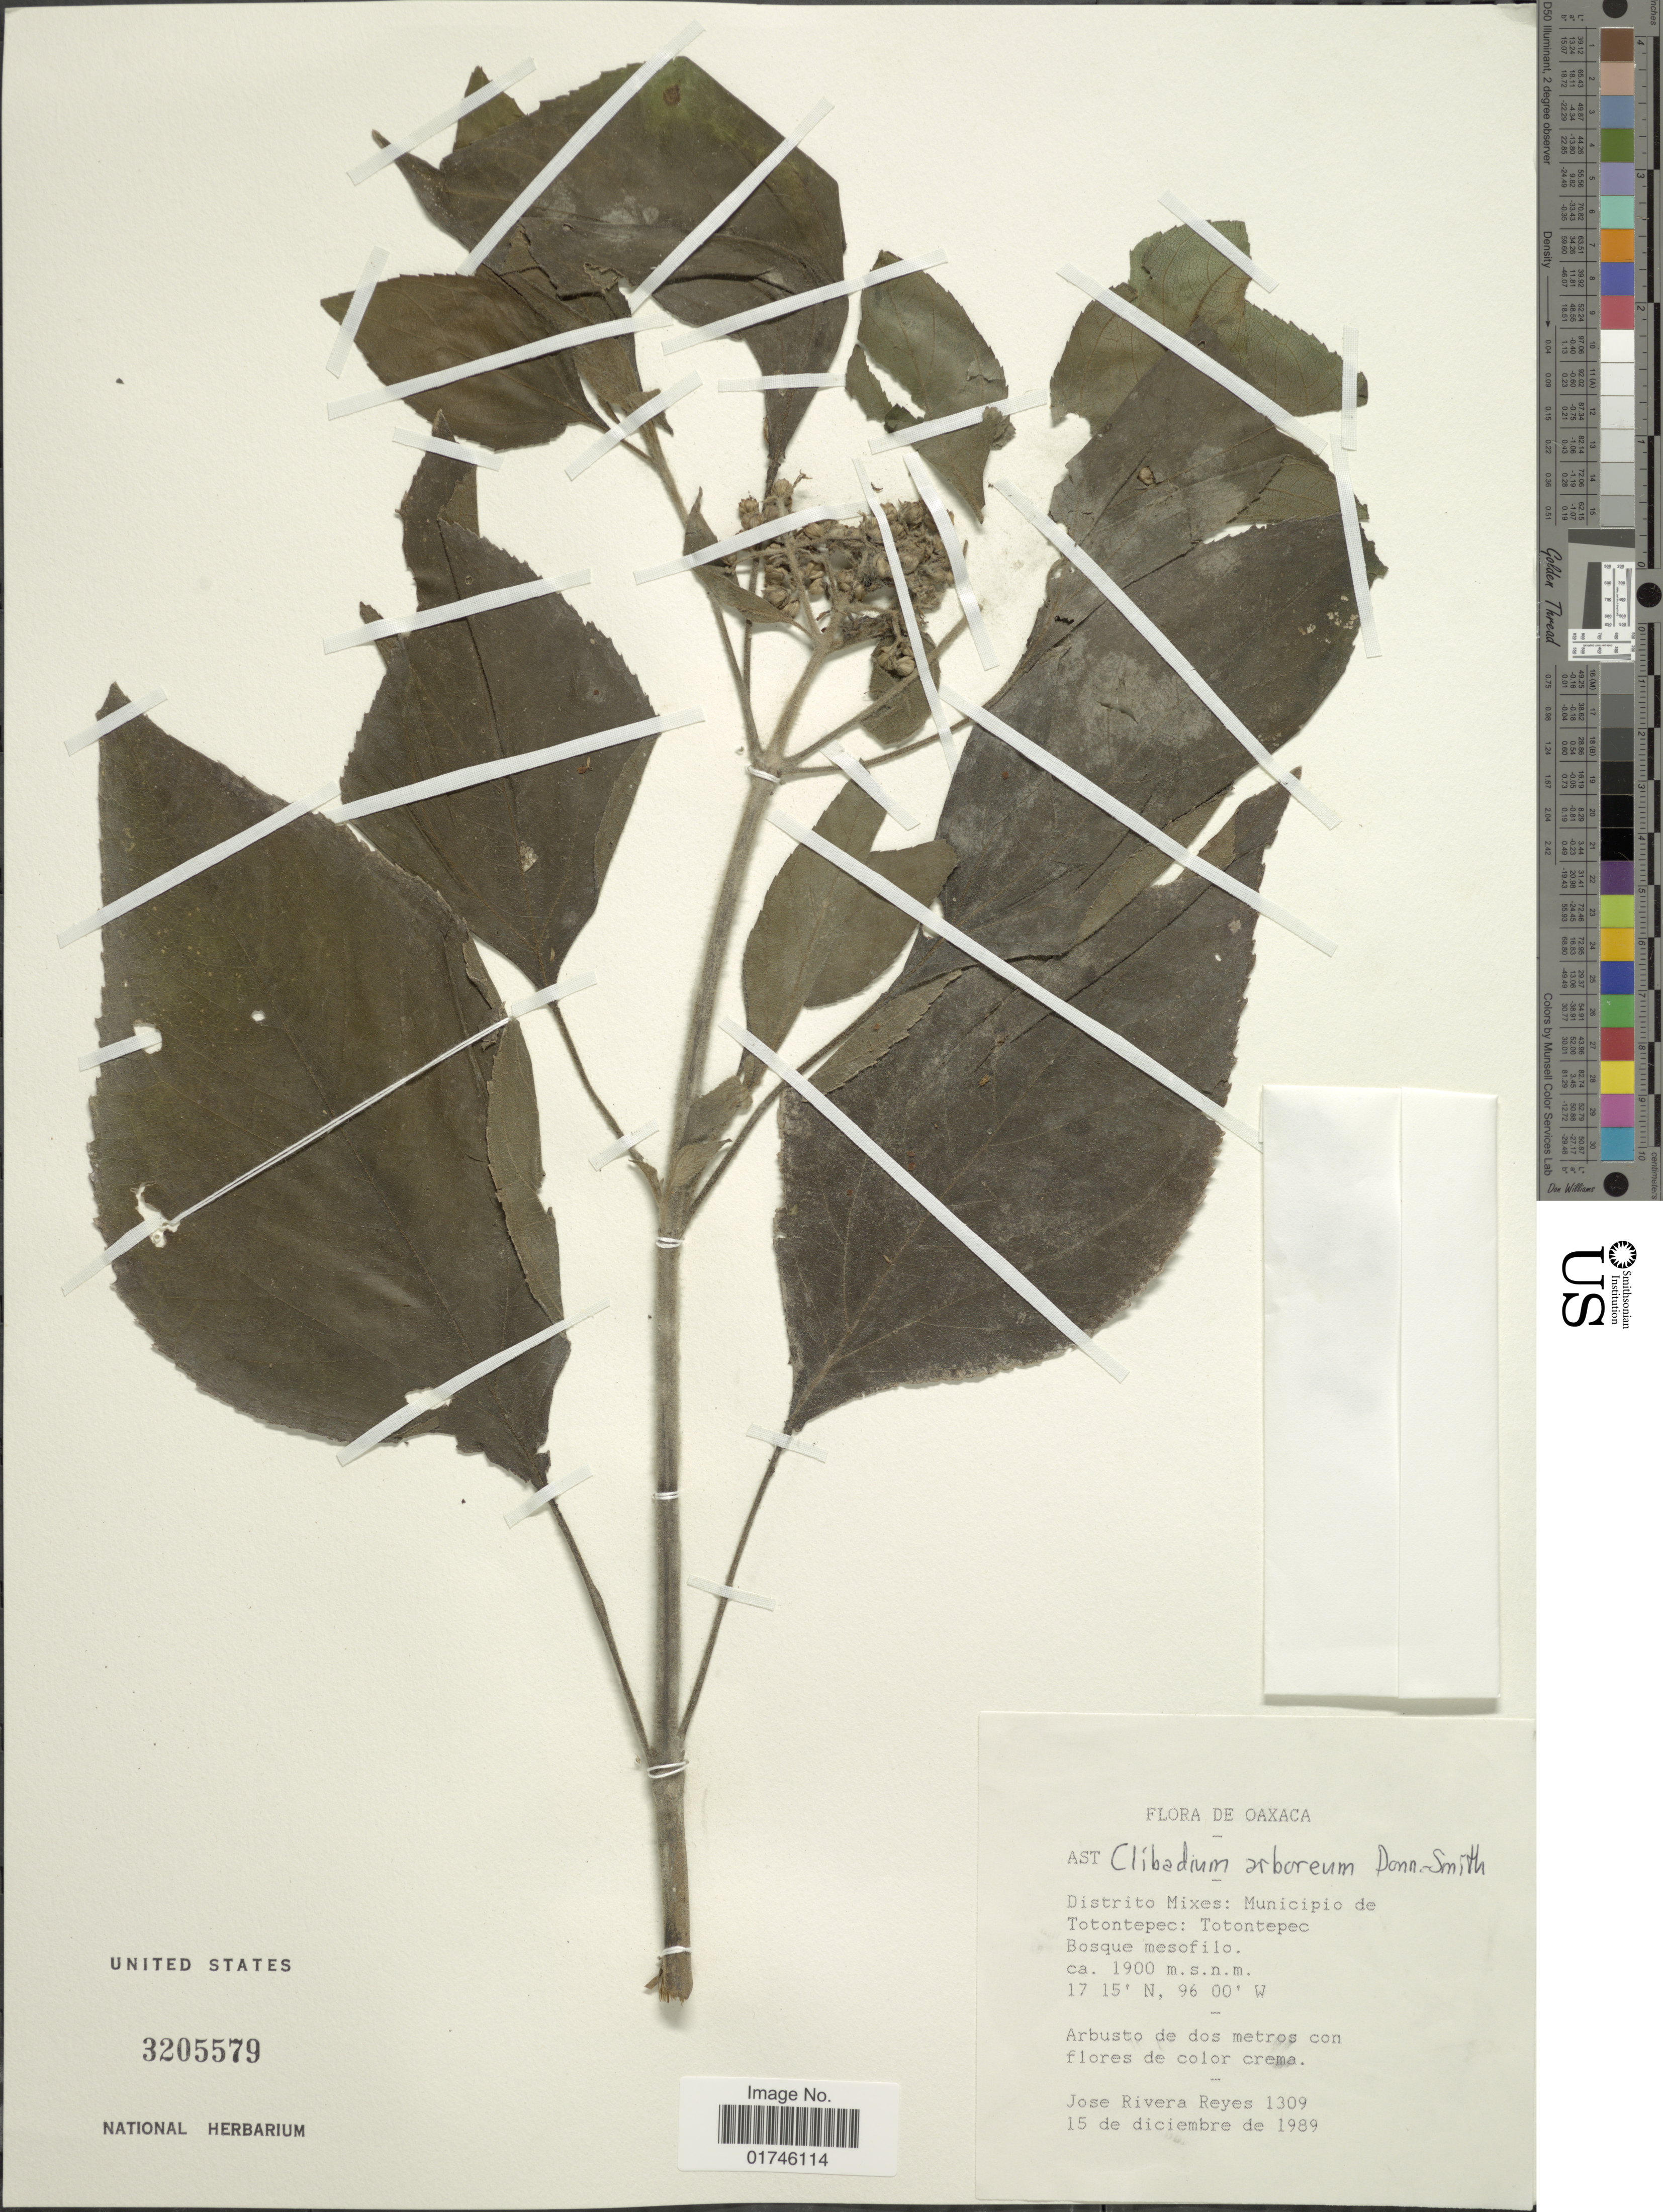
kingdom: Plantae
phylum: Tracheophyta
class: Magnoliopsida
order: Asterales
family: Asteraceae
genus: Clibadium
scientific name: Clibadium arboreum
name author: Donn. Sm.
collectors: J. Reyes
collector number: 1309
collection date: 1989-12-15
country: Mexico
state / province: Oaxaca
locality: Distrito Mixes: Municpio de Totontepec: Totontepec Bosque: Totontepec.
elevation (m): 1900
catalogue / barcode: US 3205579